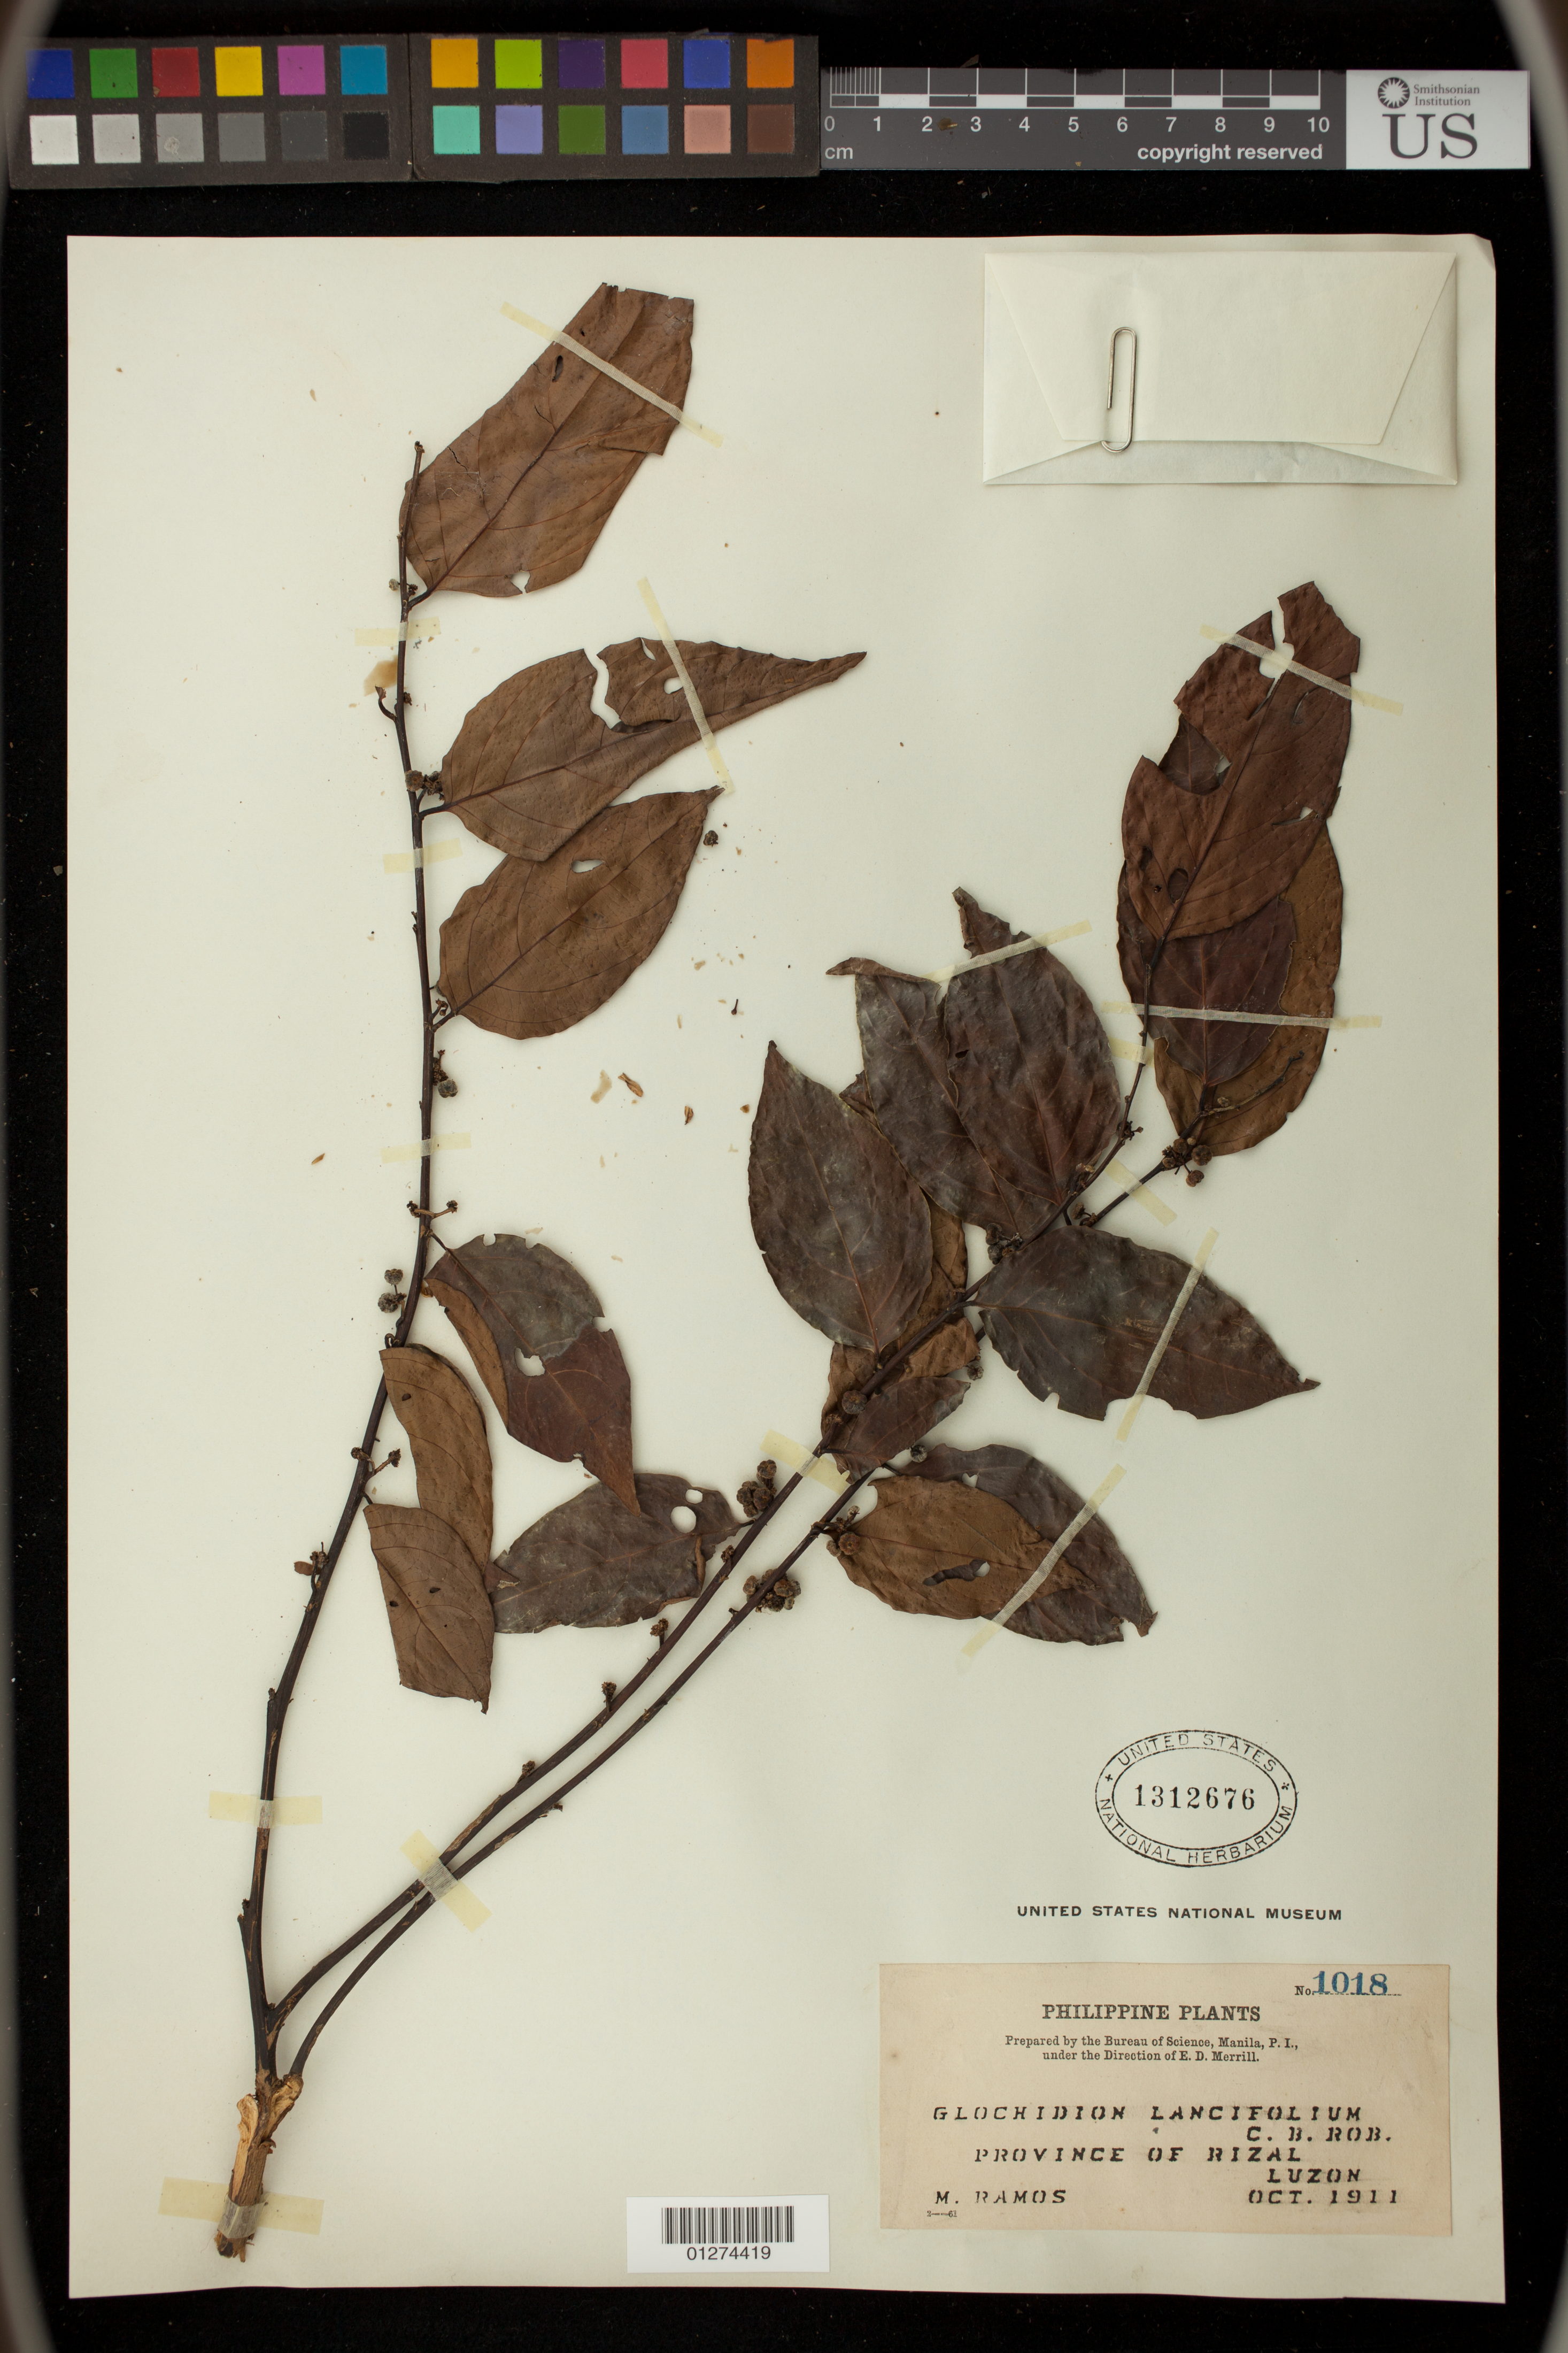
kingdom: Plantae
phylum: Tracheophyta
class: Magnoliopsida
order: Malpighiales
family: Phyllanthaceae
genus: Glochidion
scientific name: Glochidion lancifolium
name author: C.B. Rob.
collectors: M. Ramos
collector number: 1018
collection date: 1911-10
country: Philippines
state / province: Calabarzon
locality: Province of Rizal, Luzon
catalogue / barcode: US 1312676